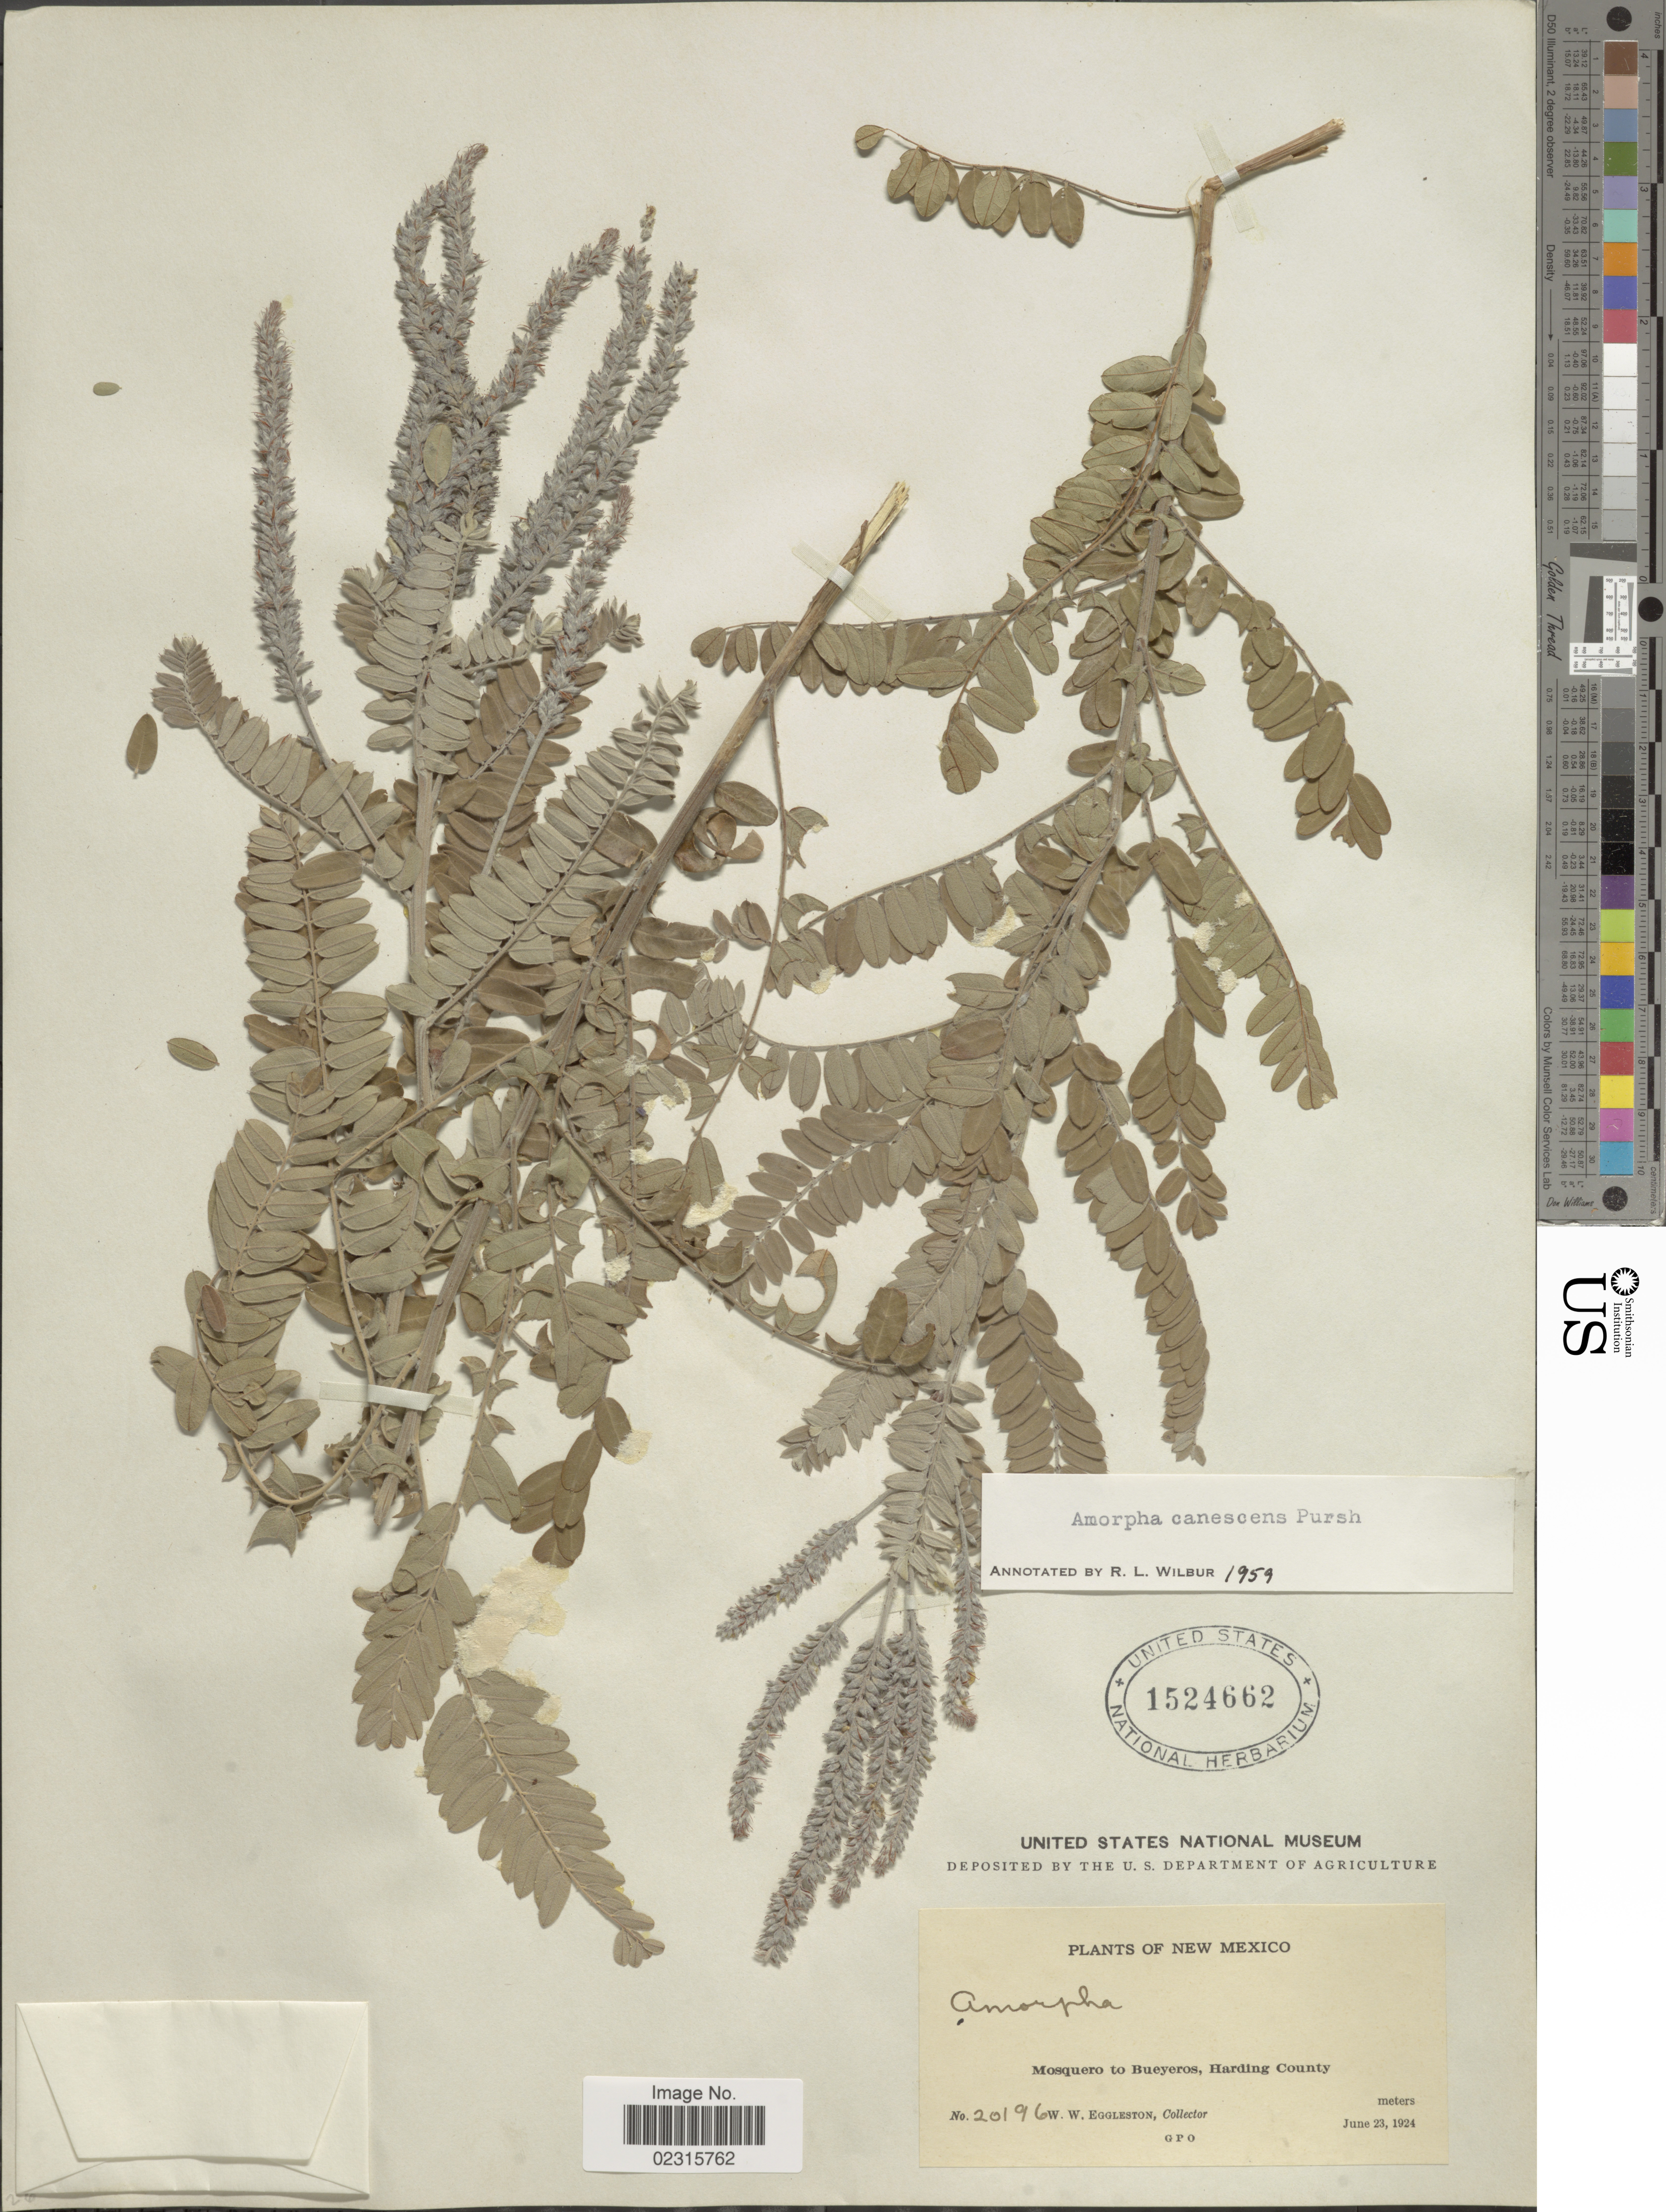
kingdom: Plantae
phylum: Tracheophyta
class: Magnoliopsida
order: Fabales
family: Fabaceae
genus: Amorpha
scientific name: Amorpha canescens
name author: Pursh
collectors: W. W. Eggleston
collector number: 20196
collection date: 1924-06-23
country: United States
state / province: New Mexico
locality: Mosquero to Bueyeros, Harding County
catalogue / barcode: US 1524662